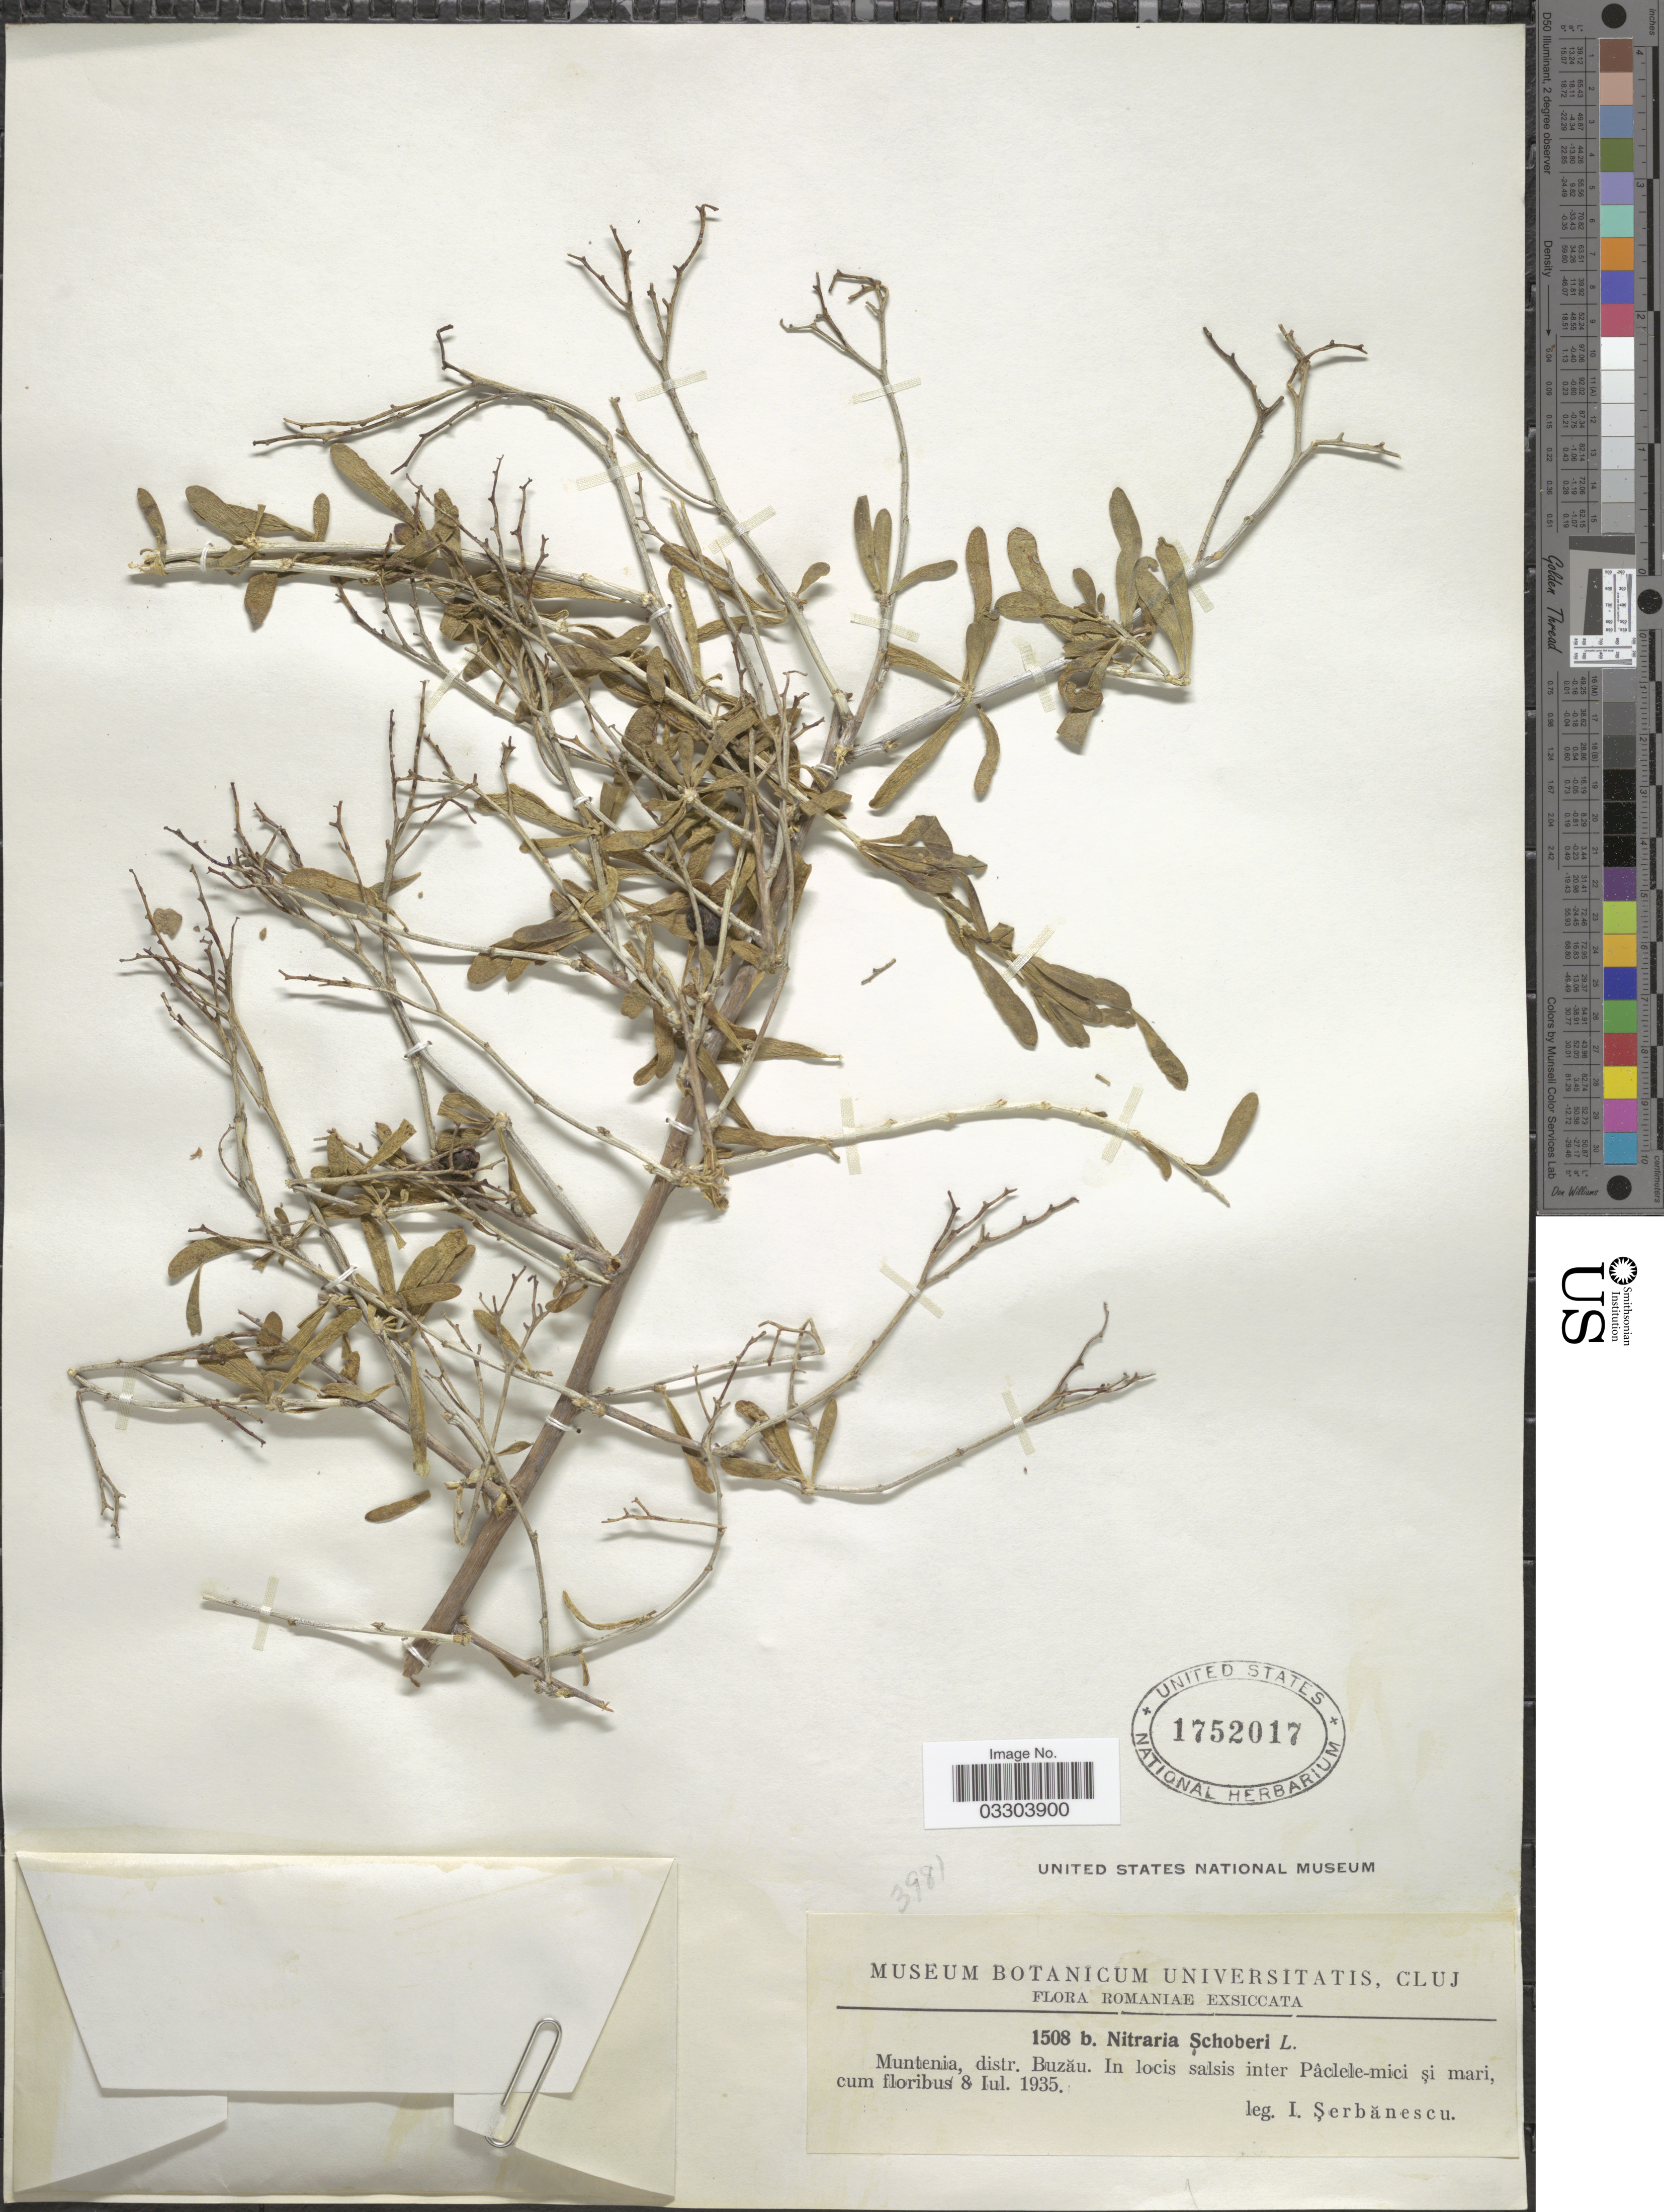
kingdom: Plantae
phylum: Tracheophyta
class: Magnoliopsida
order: Sapindales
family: Nitrariaceae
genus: Nitraria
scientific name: Nitraria tridentata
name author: Desf.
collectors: I. Serbanescu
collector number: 1508b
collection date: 1935-07-08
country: Romania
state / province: Buzau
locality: Muntenia, distr. Buzau. In locis salsis inter Paclele-mici si mari, cum floribus.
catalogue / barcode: US 1752017